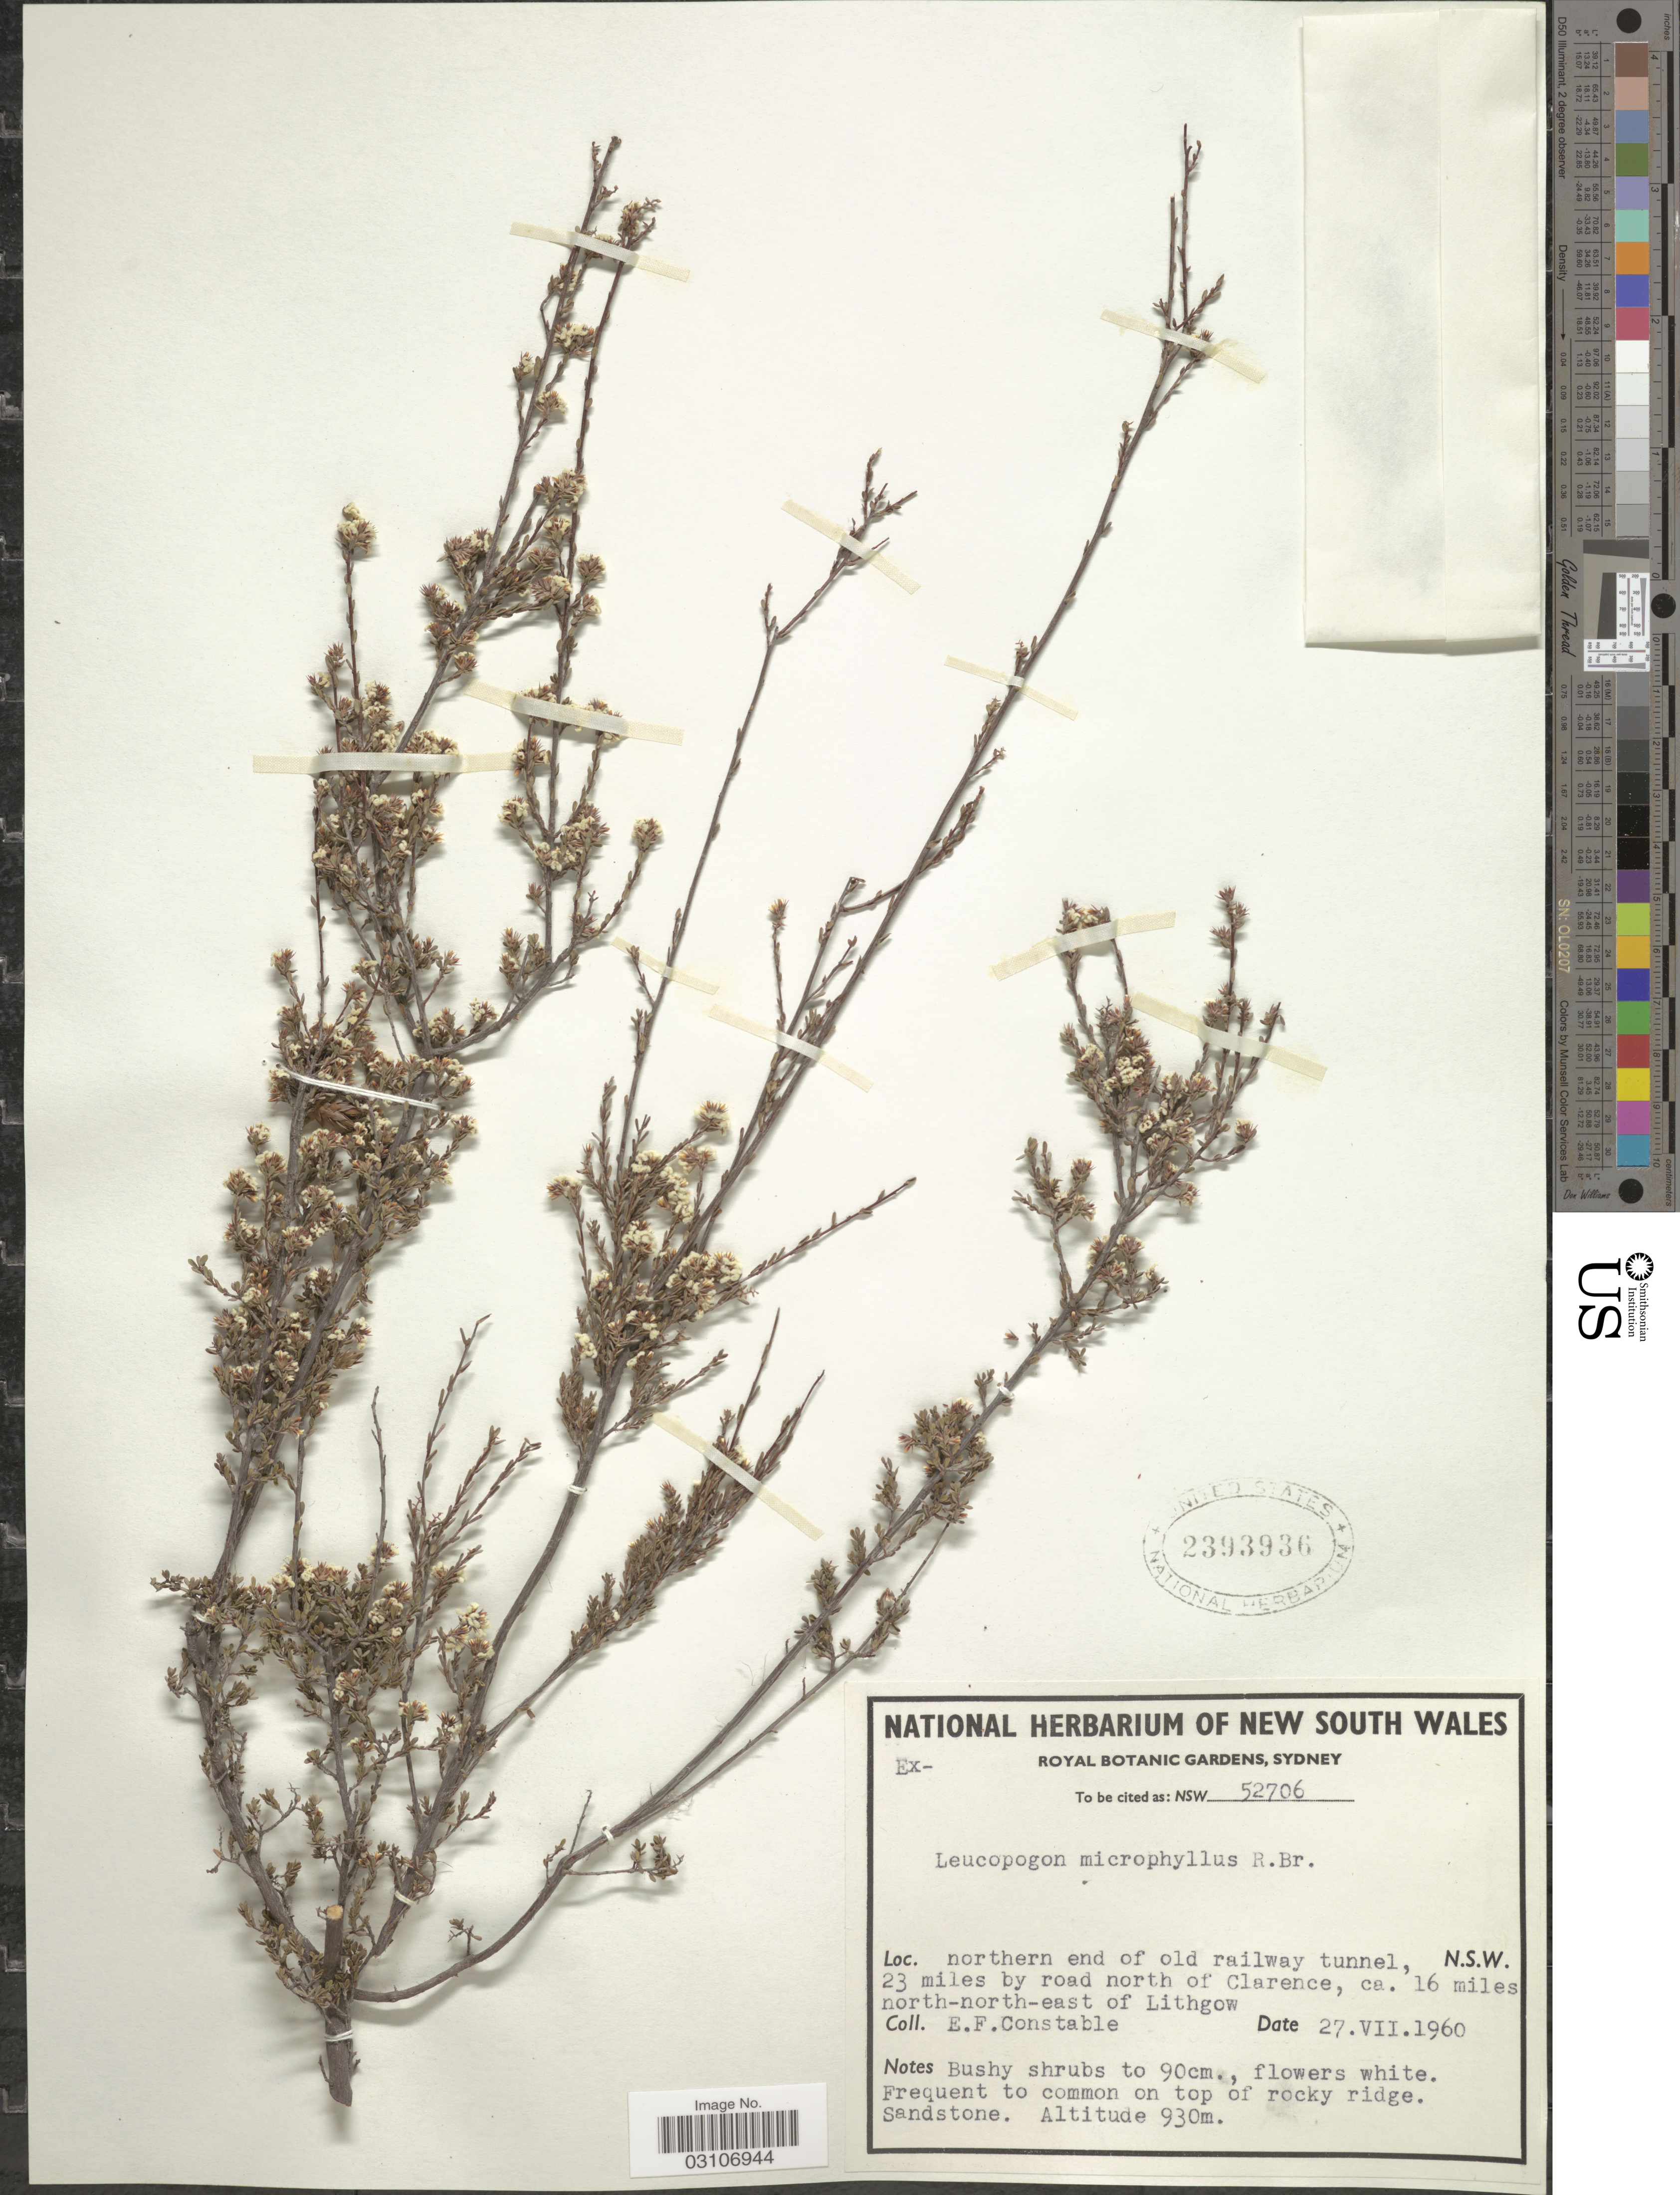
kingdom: Plantae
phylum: Tracheophyta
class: Magnoliopsida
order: Ericales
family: Ericaceae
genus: Leucopogon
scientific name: Leucopogon microphyllus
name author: R. Br.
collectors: E. F. Constable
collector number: NSW 52706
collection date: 1960-07-27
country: Australia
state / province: New South Wales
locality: Northern end of old railway tunnel, 23 miles by road north of Clarence, ca. 16 miles north-north-east of Lithgow.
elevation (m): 930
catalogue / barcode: US 2393936